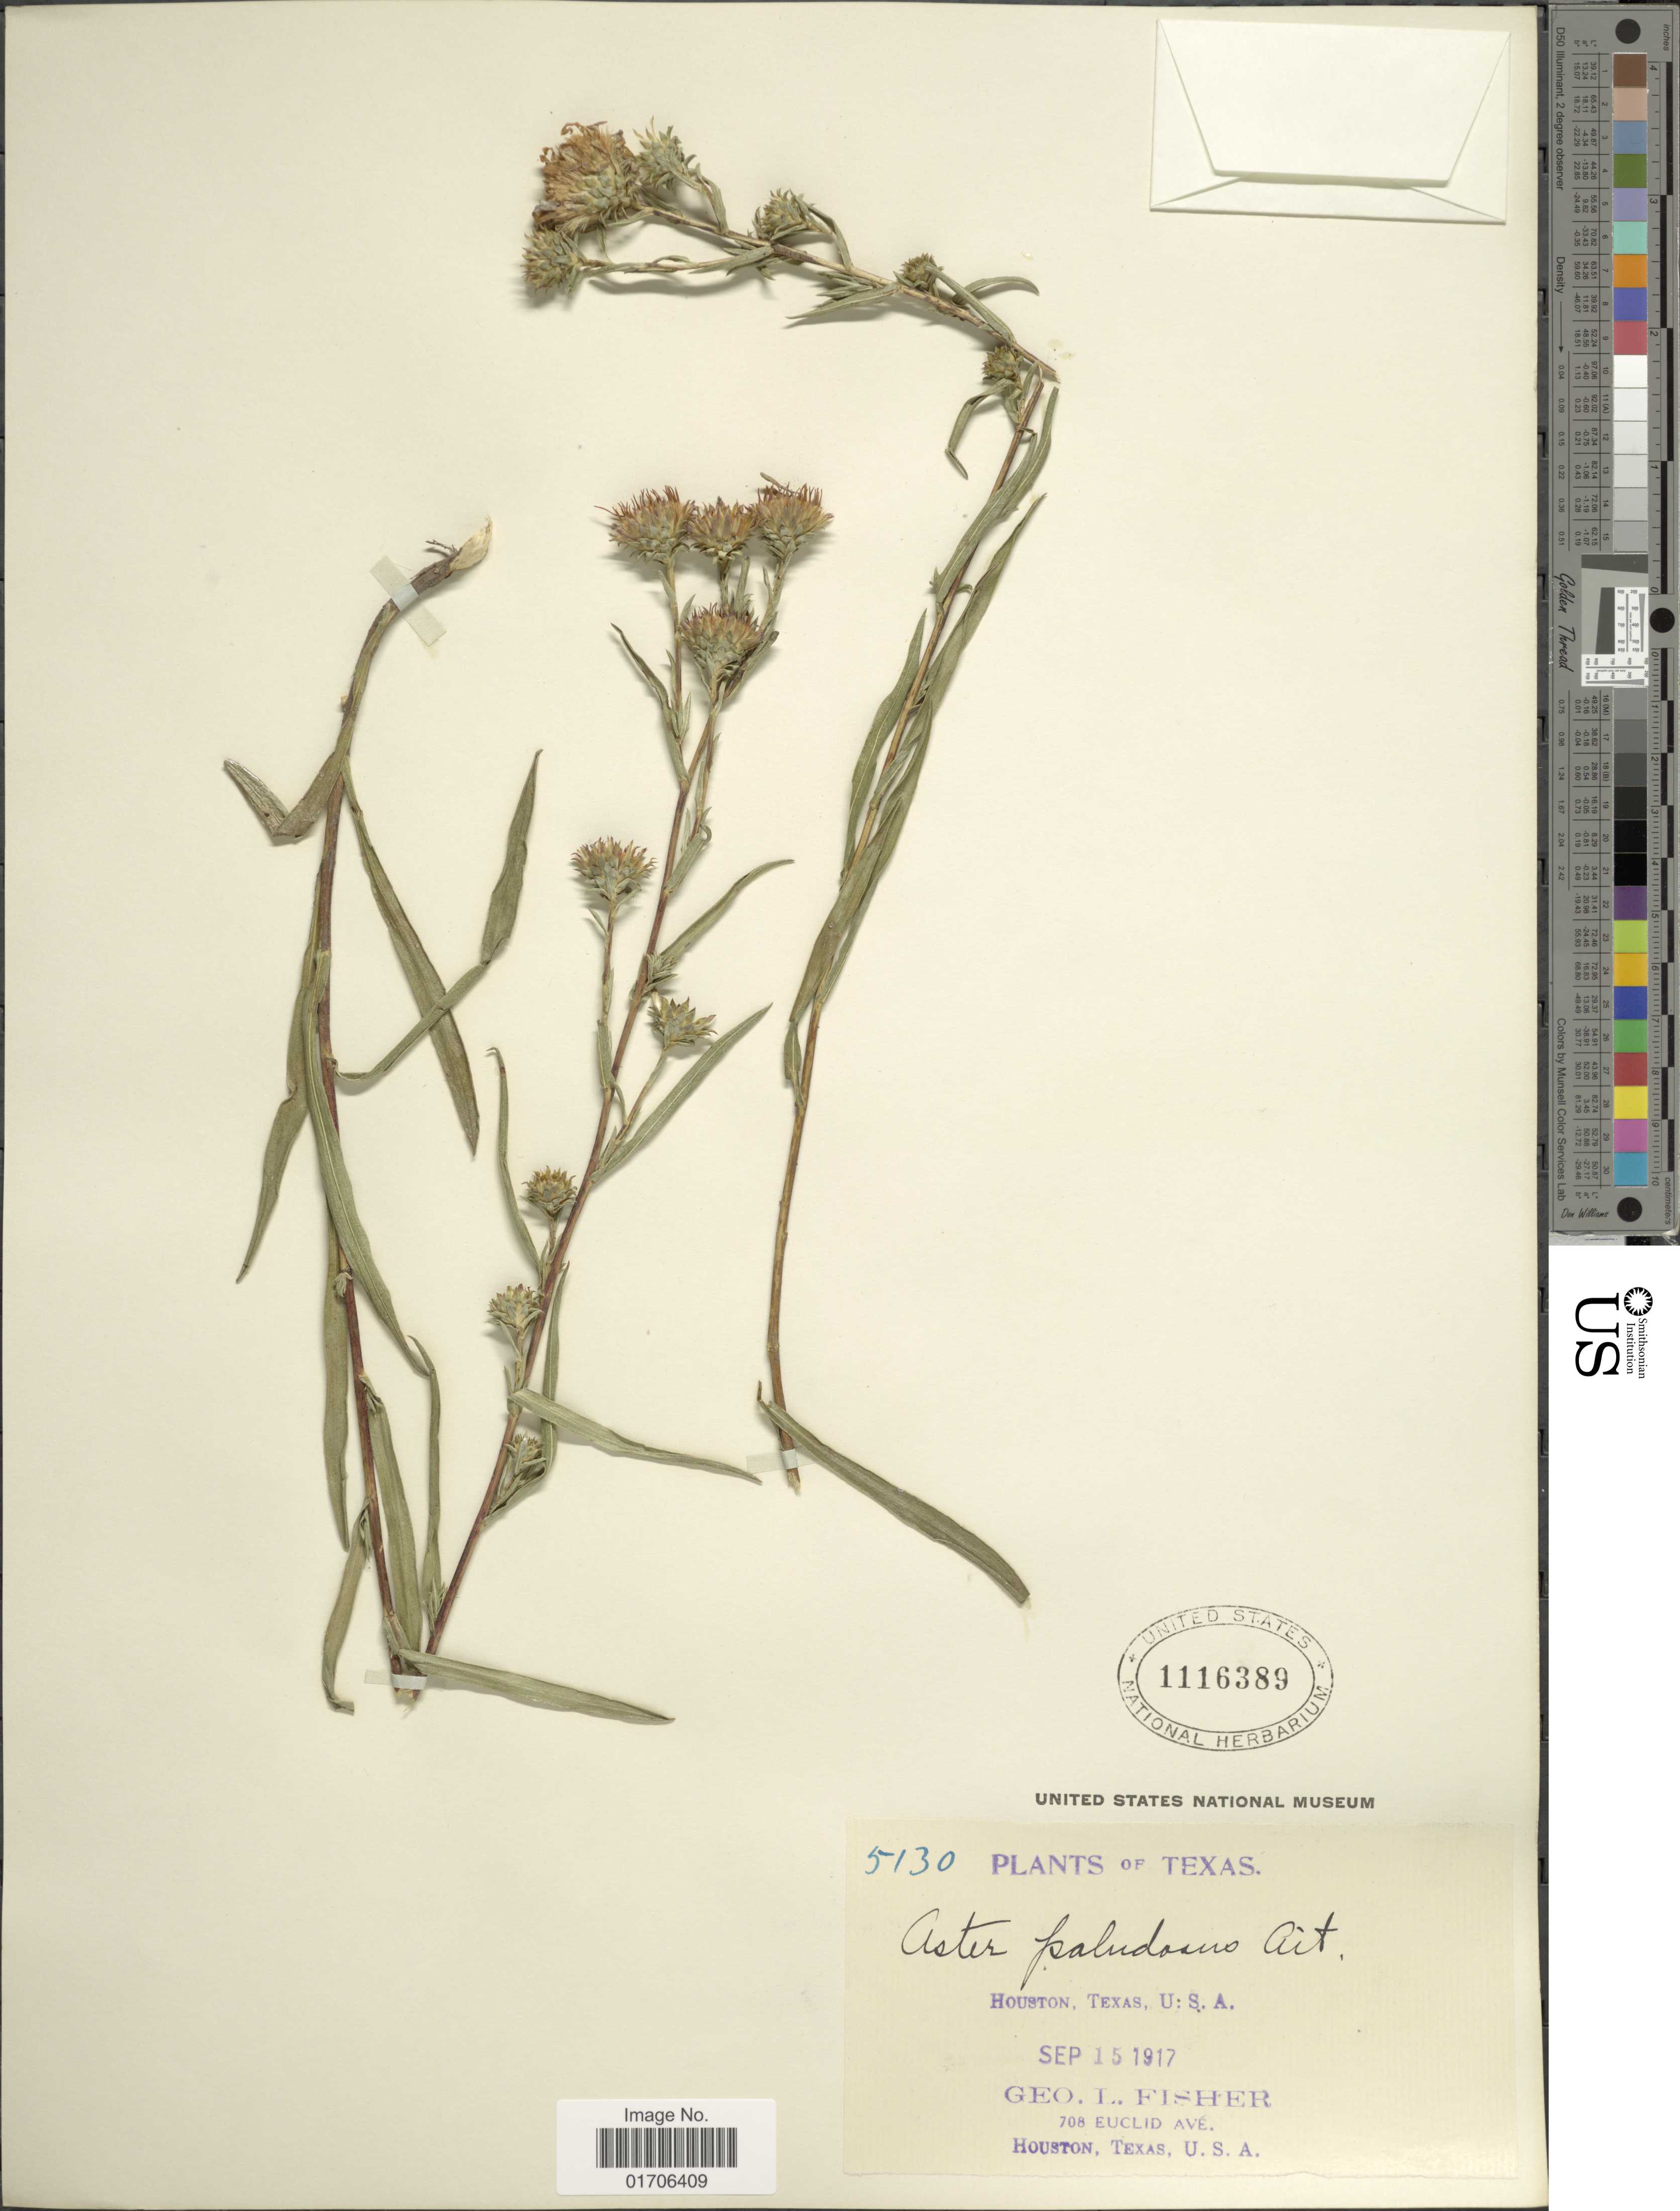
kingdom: Plantae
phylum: Tracheophyta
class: Magnoliopsida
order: Asterales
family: Asteraceae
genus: Eurybia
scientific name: Eurybia hemispherica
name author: G.L. Nesom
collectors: G. L. Fisher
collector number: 5130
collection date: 1917-09-15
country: United States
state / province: Texas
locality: Houston.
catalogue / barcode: US 1116389